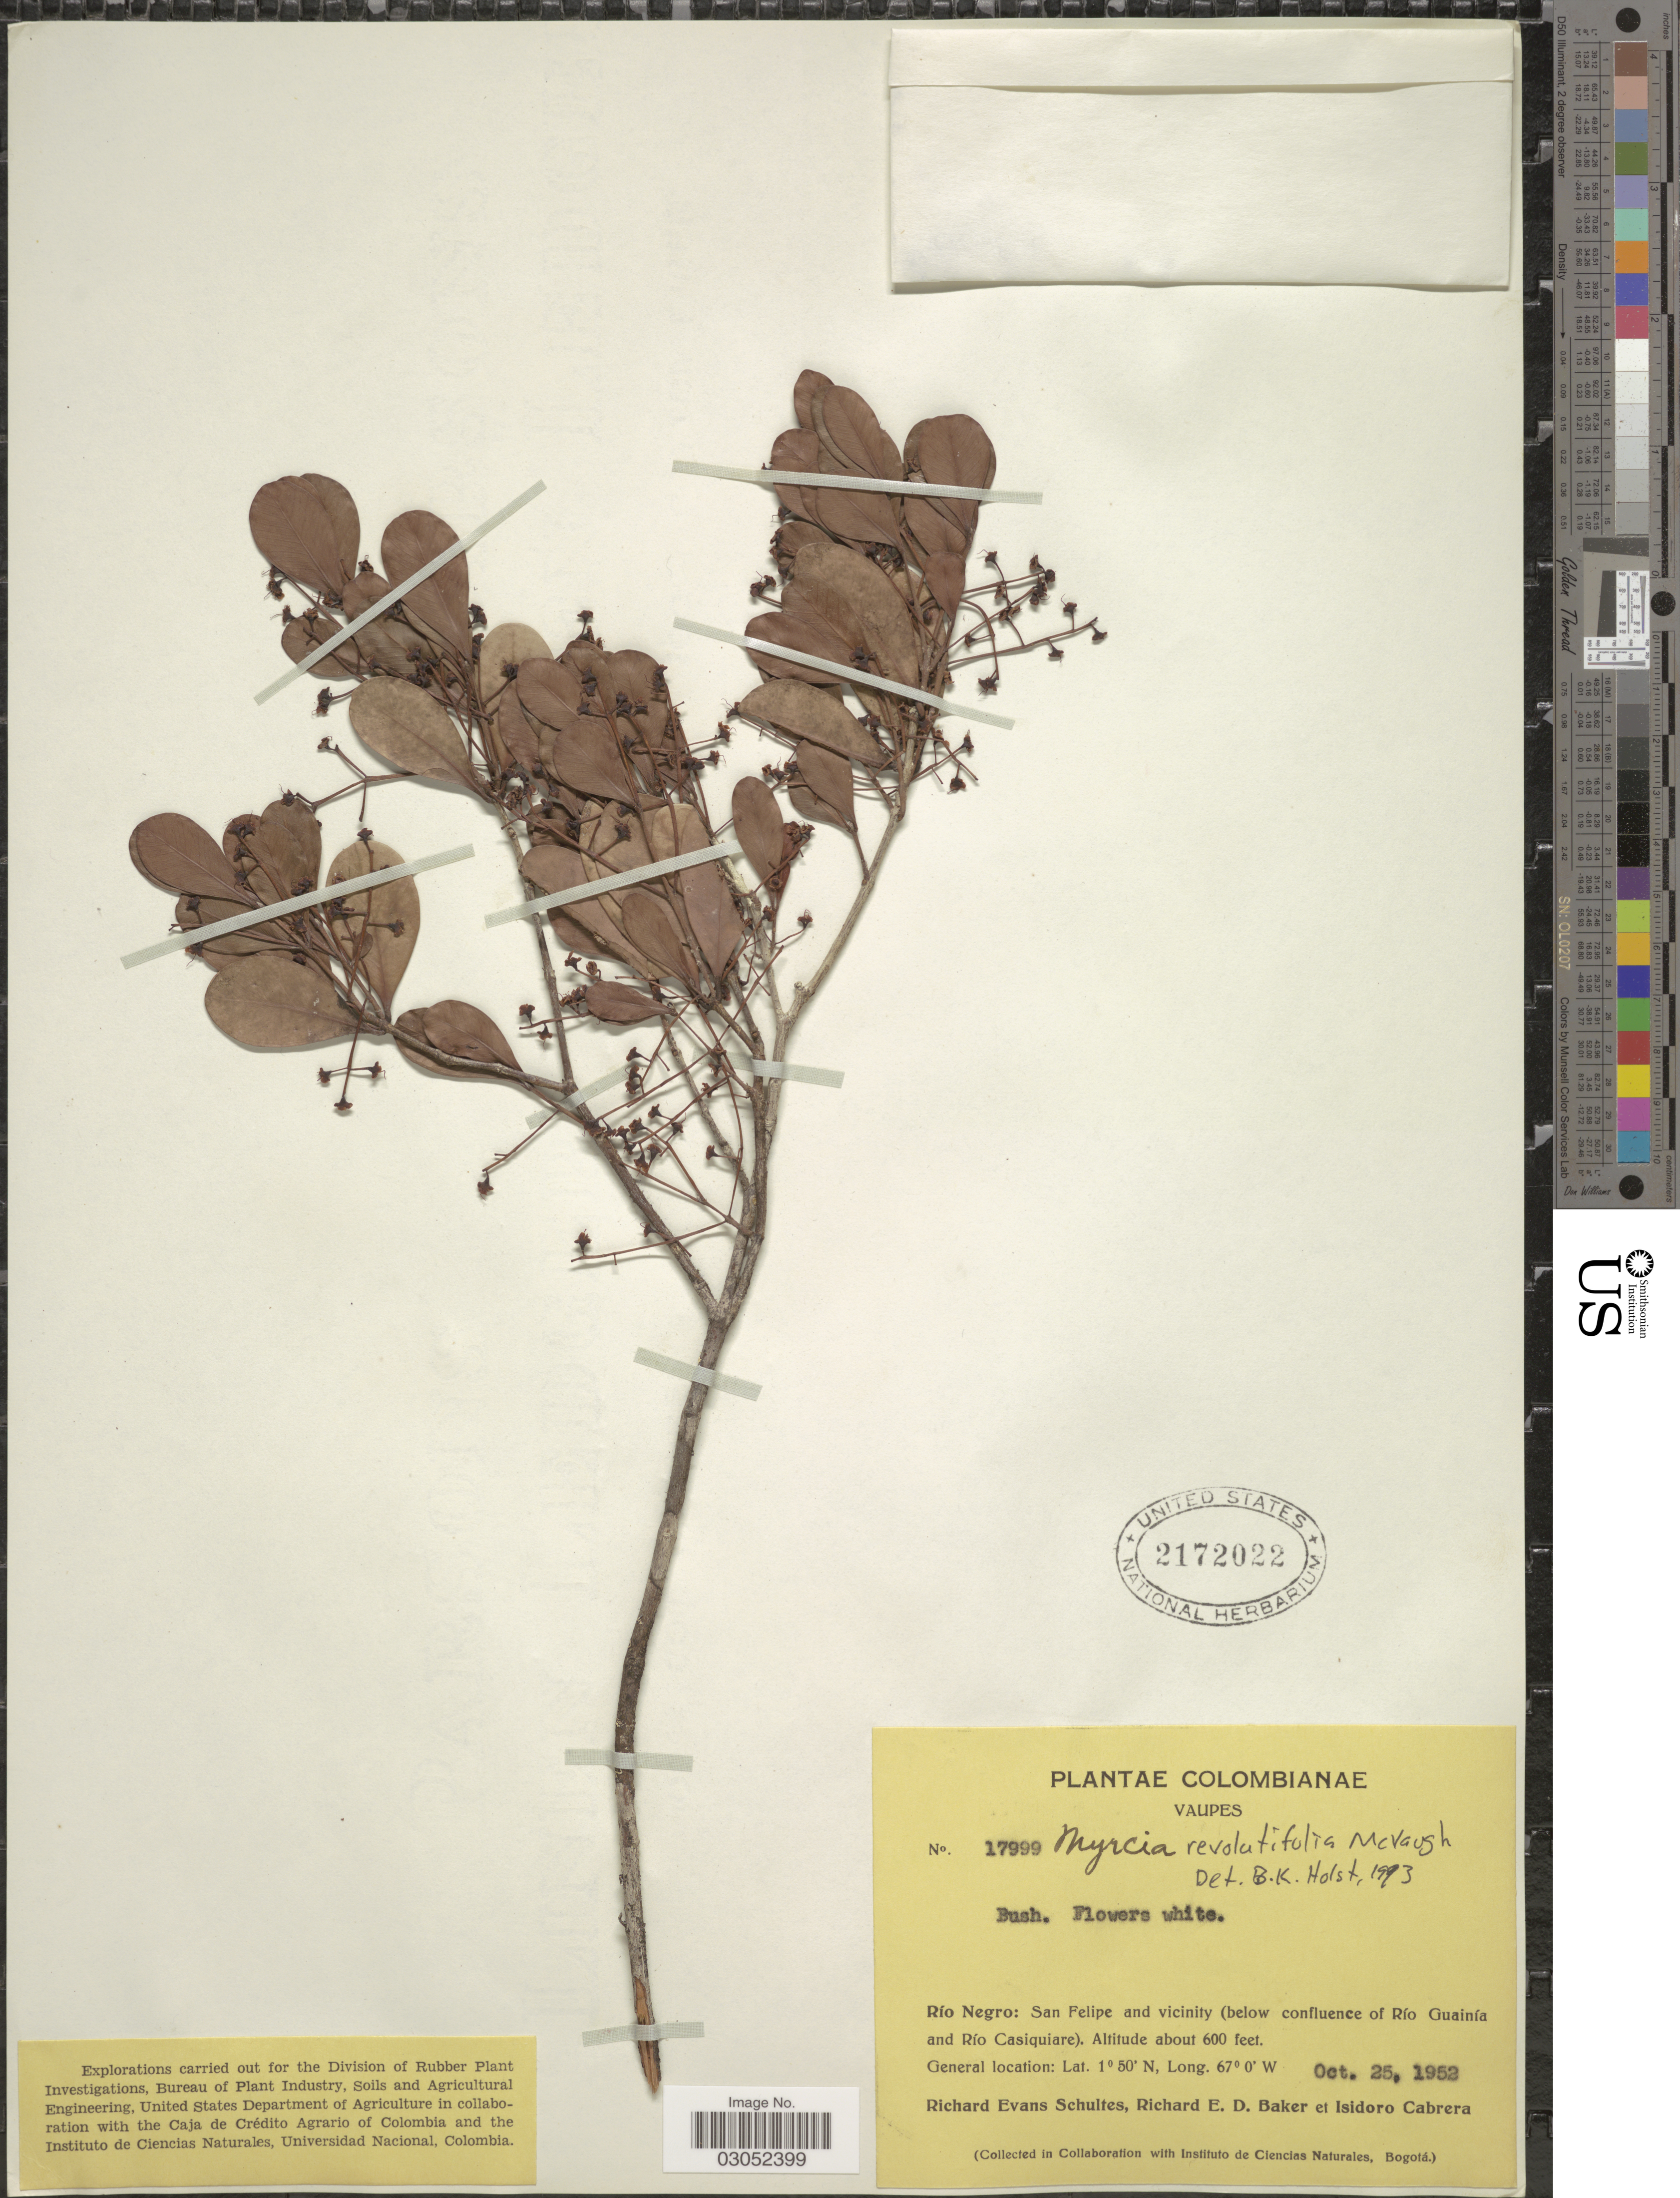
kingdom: Plantae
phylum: Tracheophyta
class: Magnoliopsida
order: Myrtales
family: Myrtaceae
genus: Myrcia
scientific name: Myrcia revolutifolia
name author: McVaugh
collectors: R. E. Schultes, R. E. D. Baker & I. Cabrera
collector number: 17999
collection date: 1952-10-25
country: Colombia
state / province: Vaupés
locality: Río Negro: San Felipe and vicinity (below confluence of Río Guiainía and Río Casiquiare).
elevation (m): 183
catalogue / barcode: US 2172022